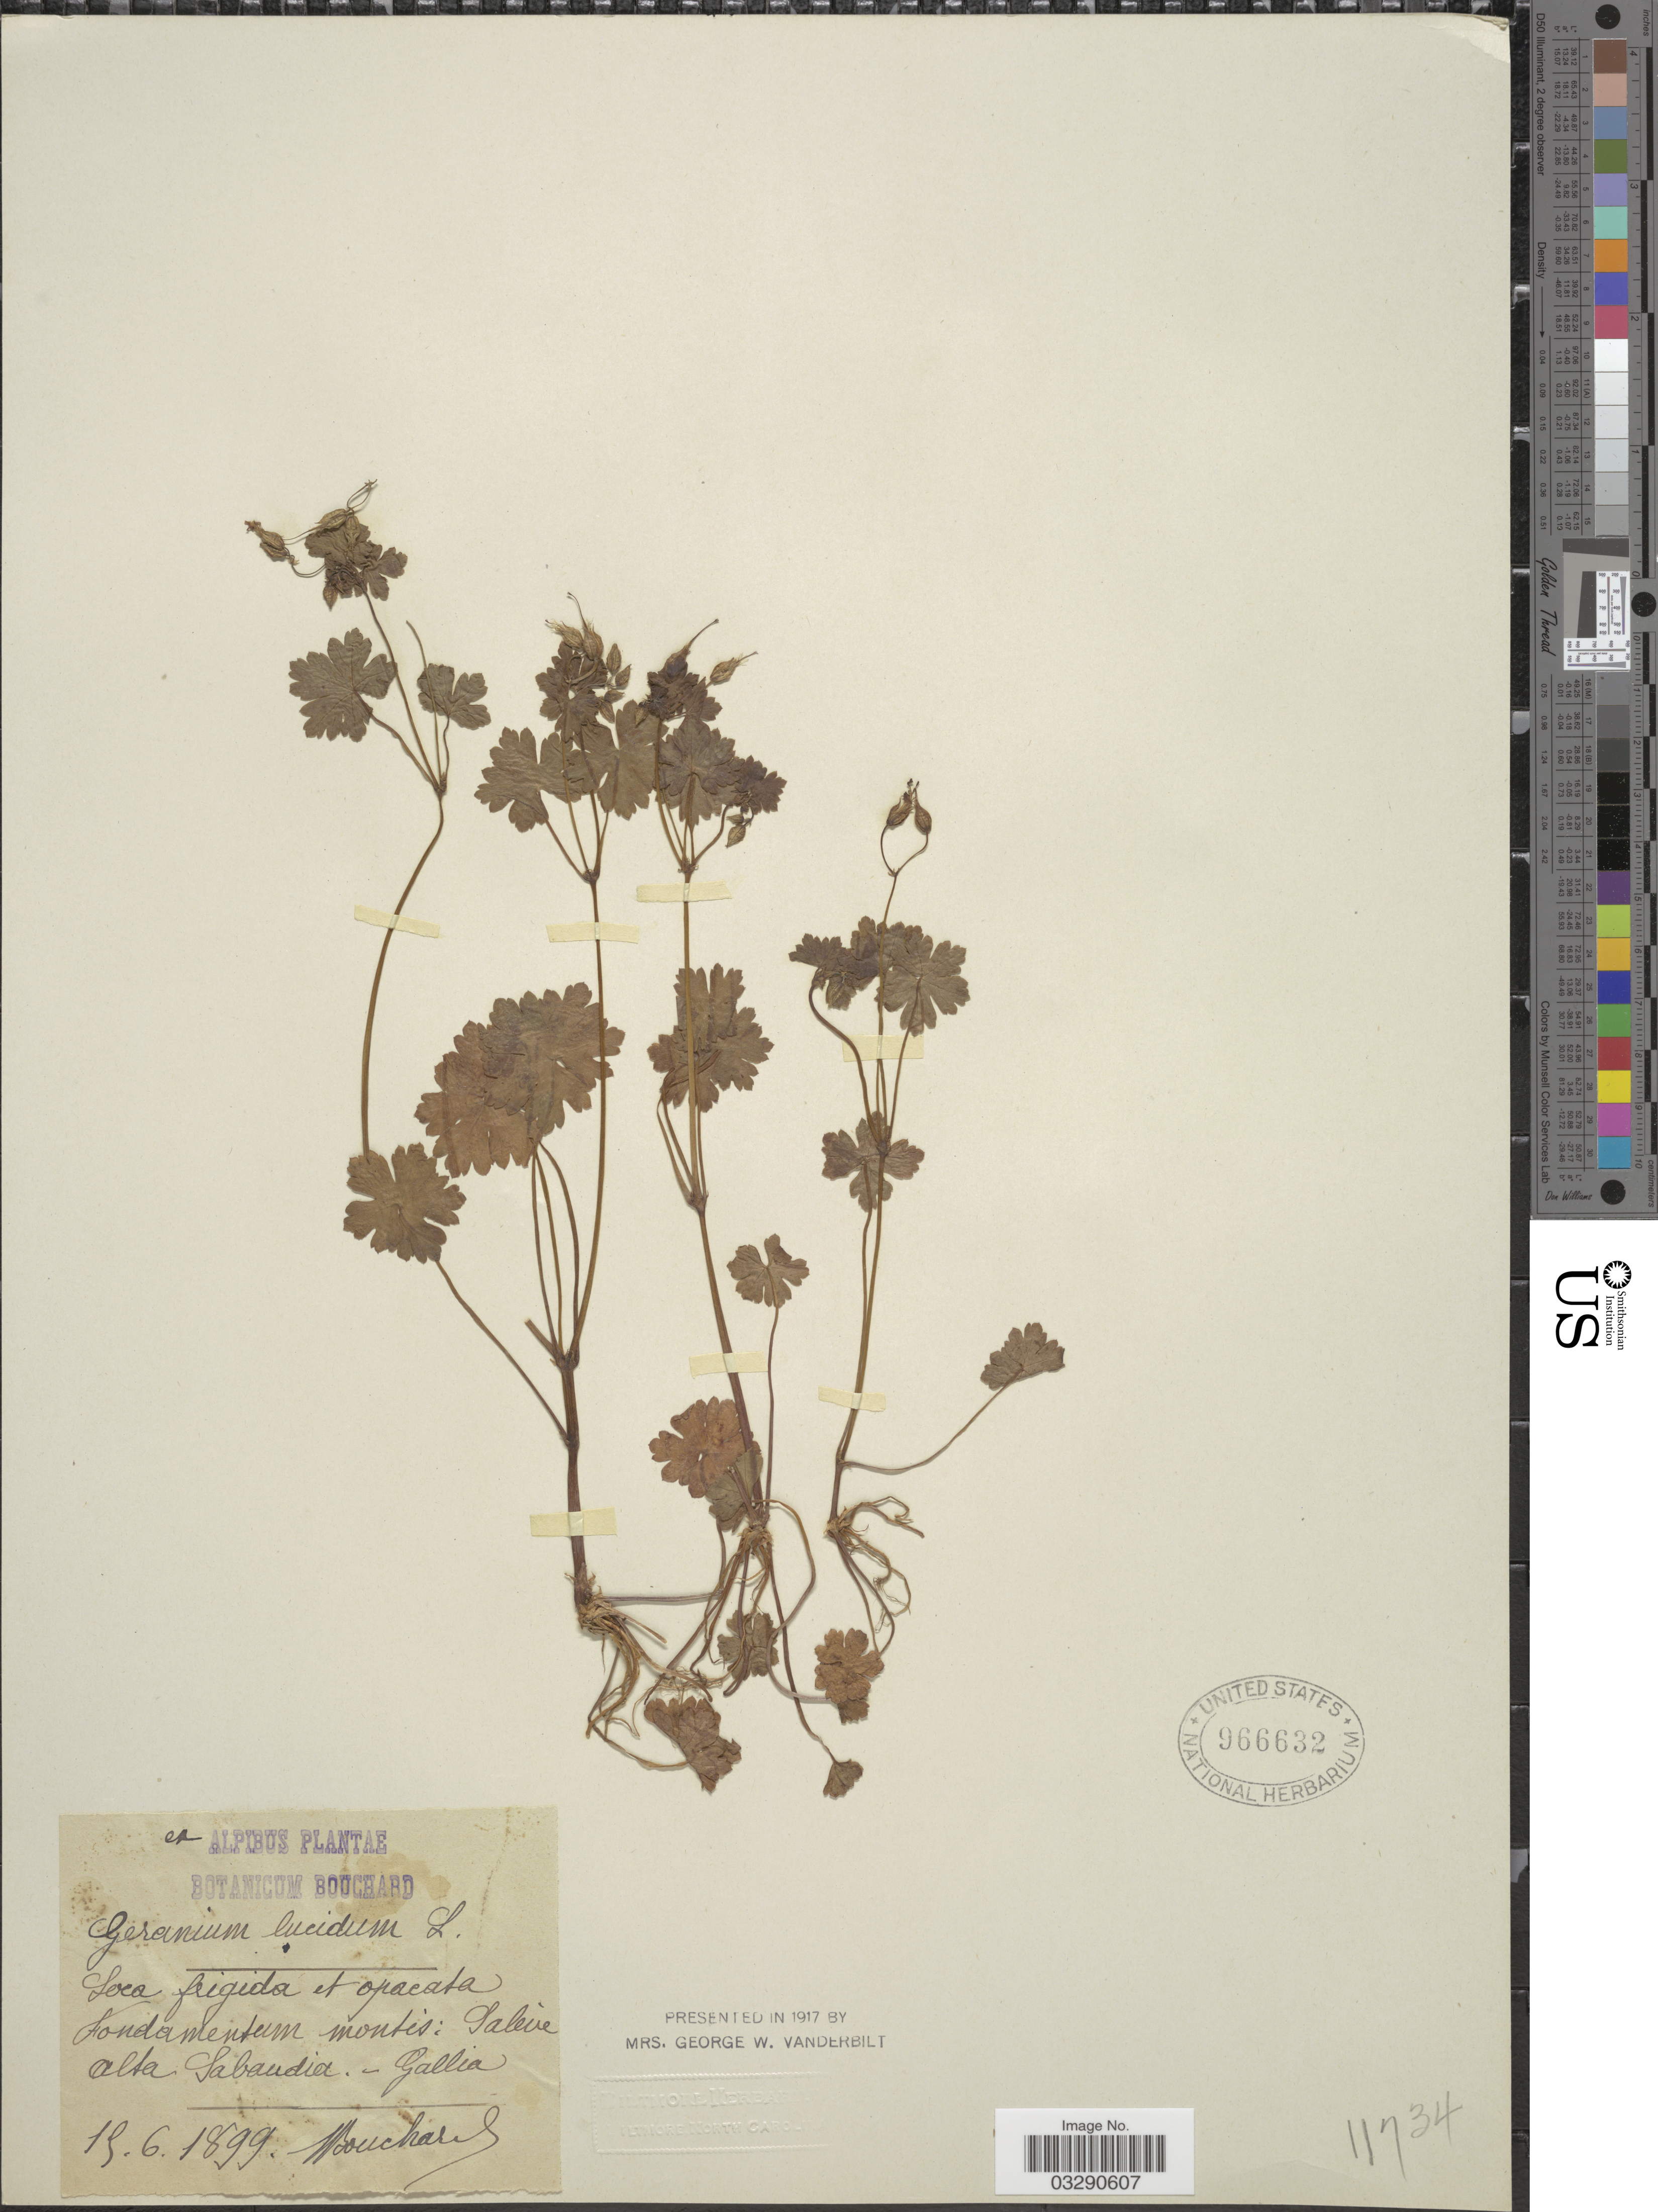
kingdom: Plantae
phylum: Tracheophyta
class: Magnoliopsida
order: Geraniales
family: Geraniaceae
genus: Geranium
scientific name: Geranium lucidum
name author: L.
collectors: J. Bouchard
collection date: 1899-06-15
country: France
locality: Alpibus. Fondamentum montis: Saléve alta Sabandia. - Gallia.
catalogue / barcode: US 966632